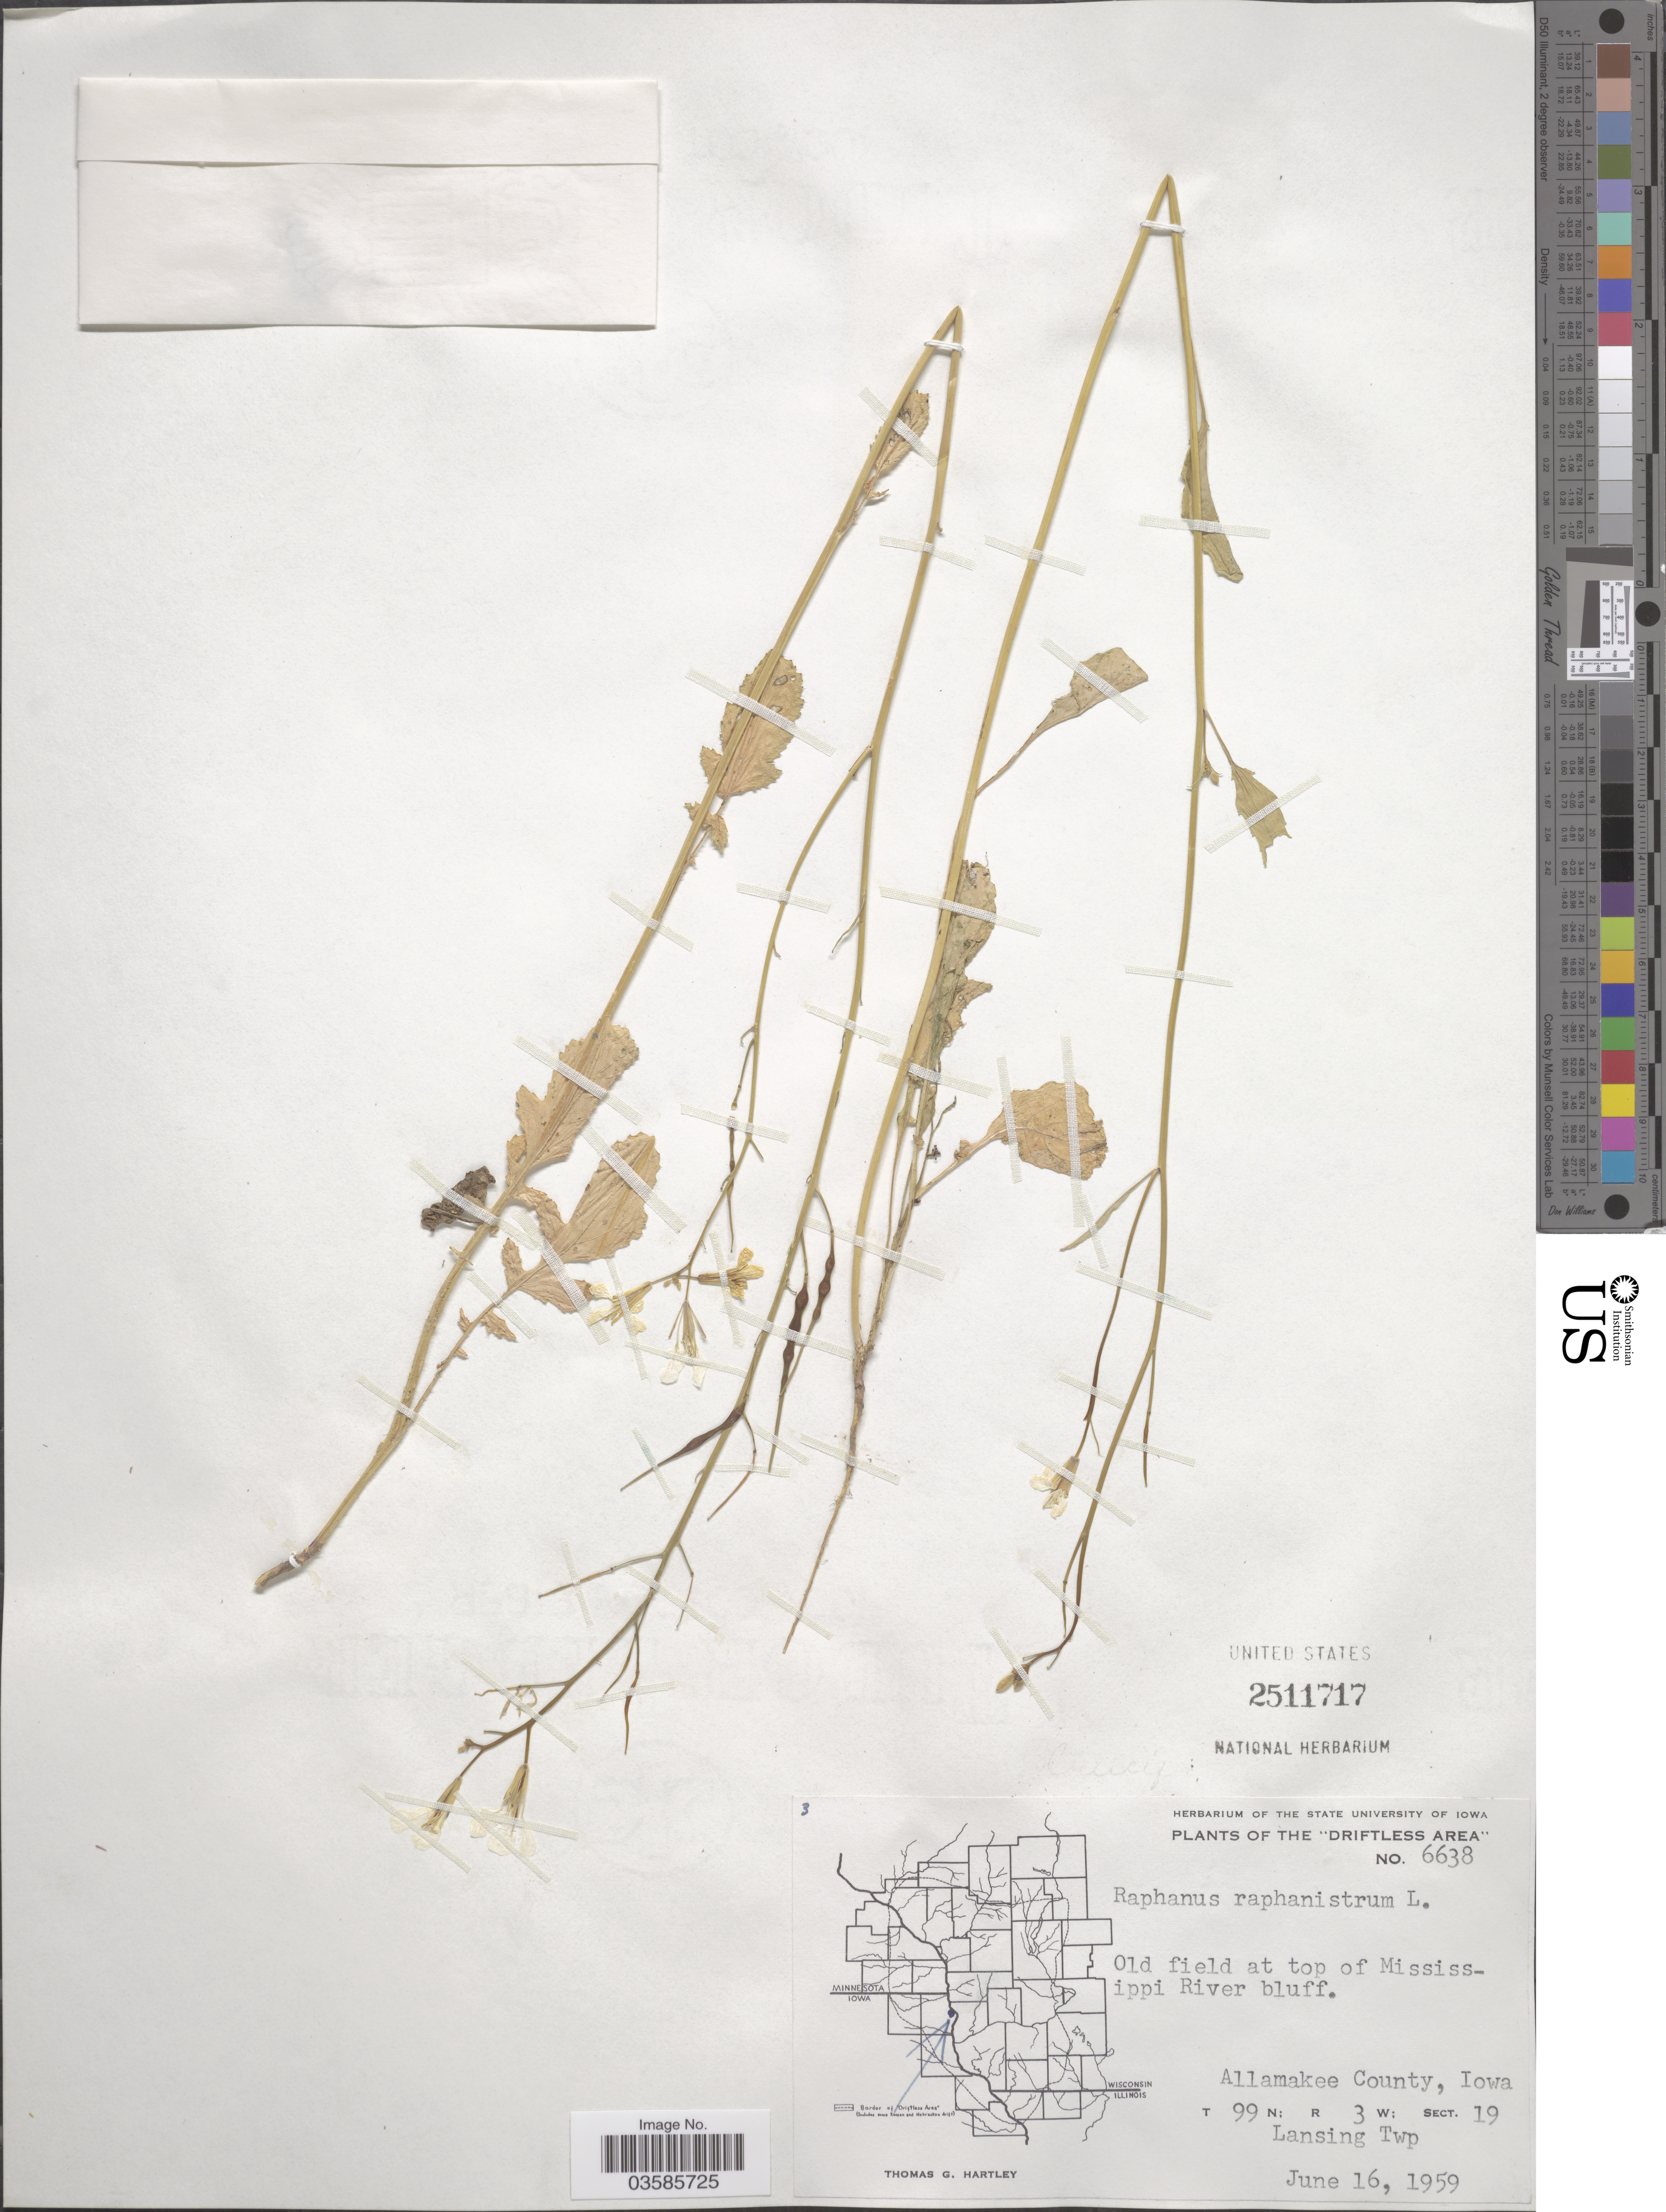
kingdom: Plantae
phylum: Tracheophyta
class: Magnoliopsida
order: Brassicales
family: Brassicaceae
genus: Raphanus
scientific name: Raphanus raphanistrum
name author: L.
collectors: T. G. Hartley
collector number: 6638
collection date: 1959-06-16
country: United States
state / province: Iowa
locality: Old field at top of Mississippi River bluff. Allamakee County.T 99 N; R 3 W; Sect. 19. Lansing Twp. "Driftless Area".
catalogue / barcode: US 2511717